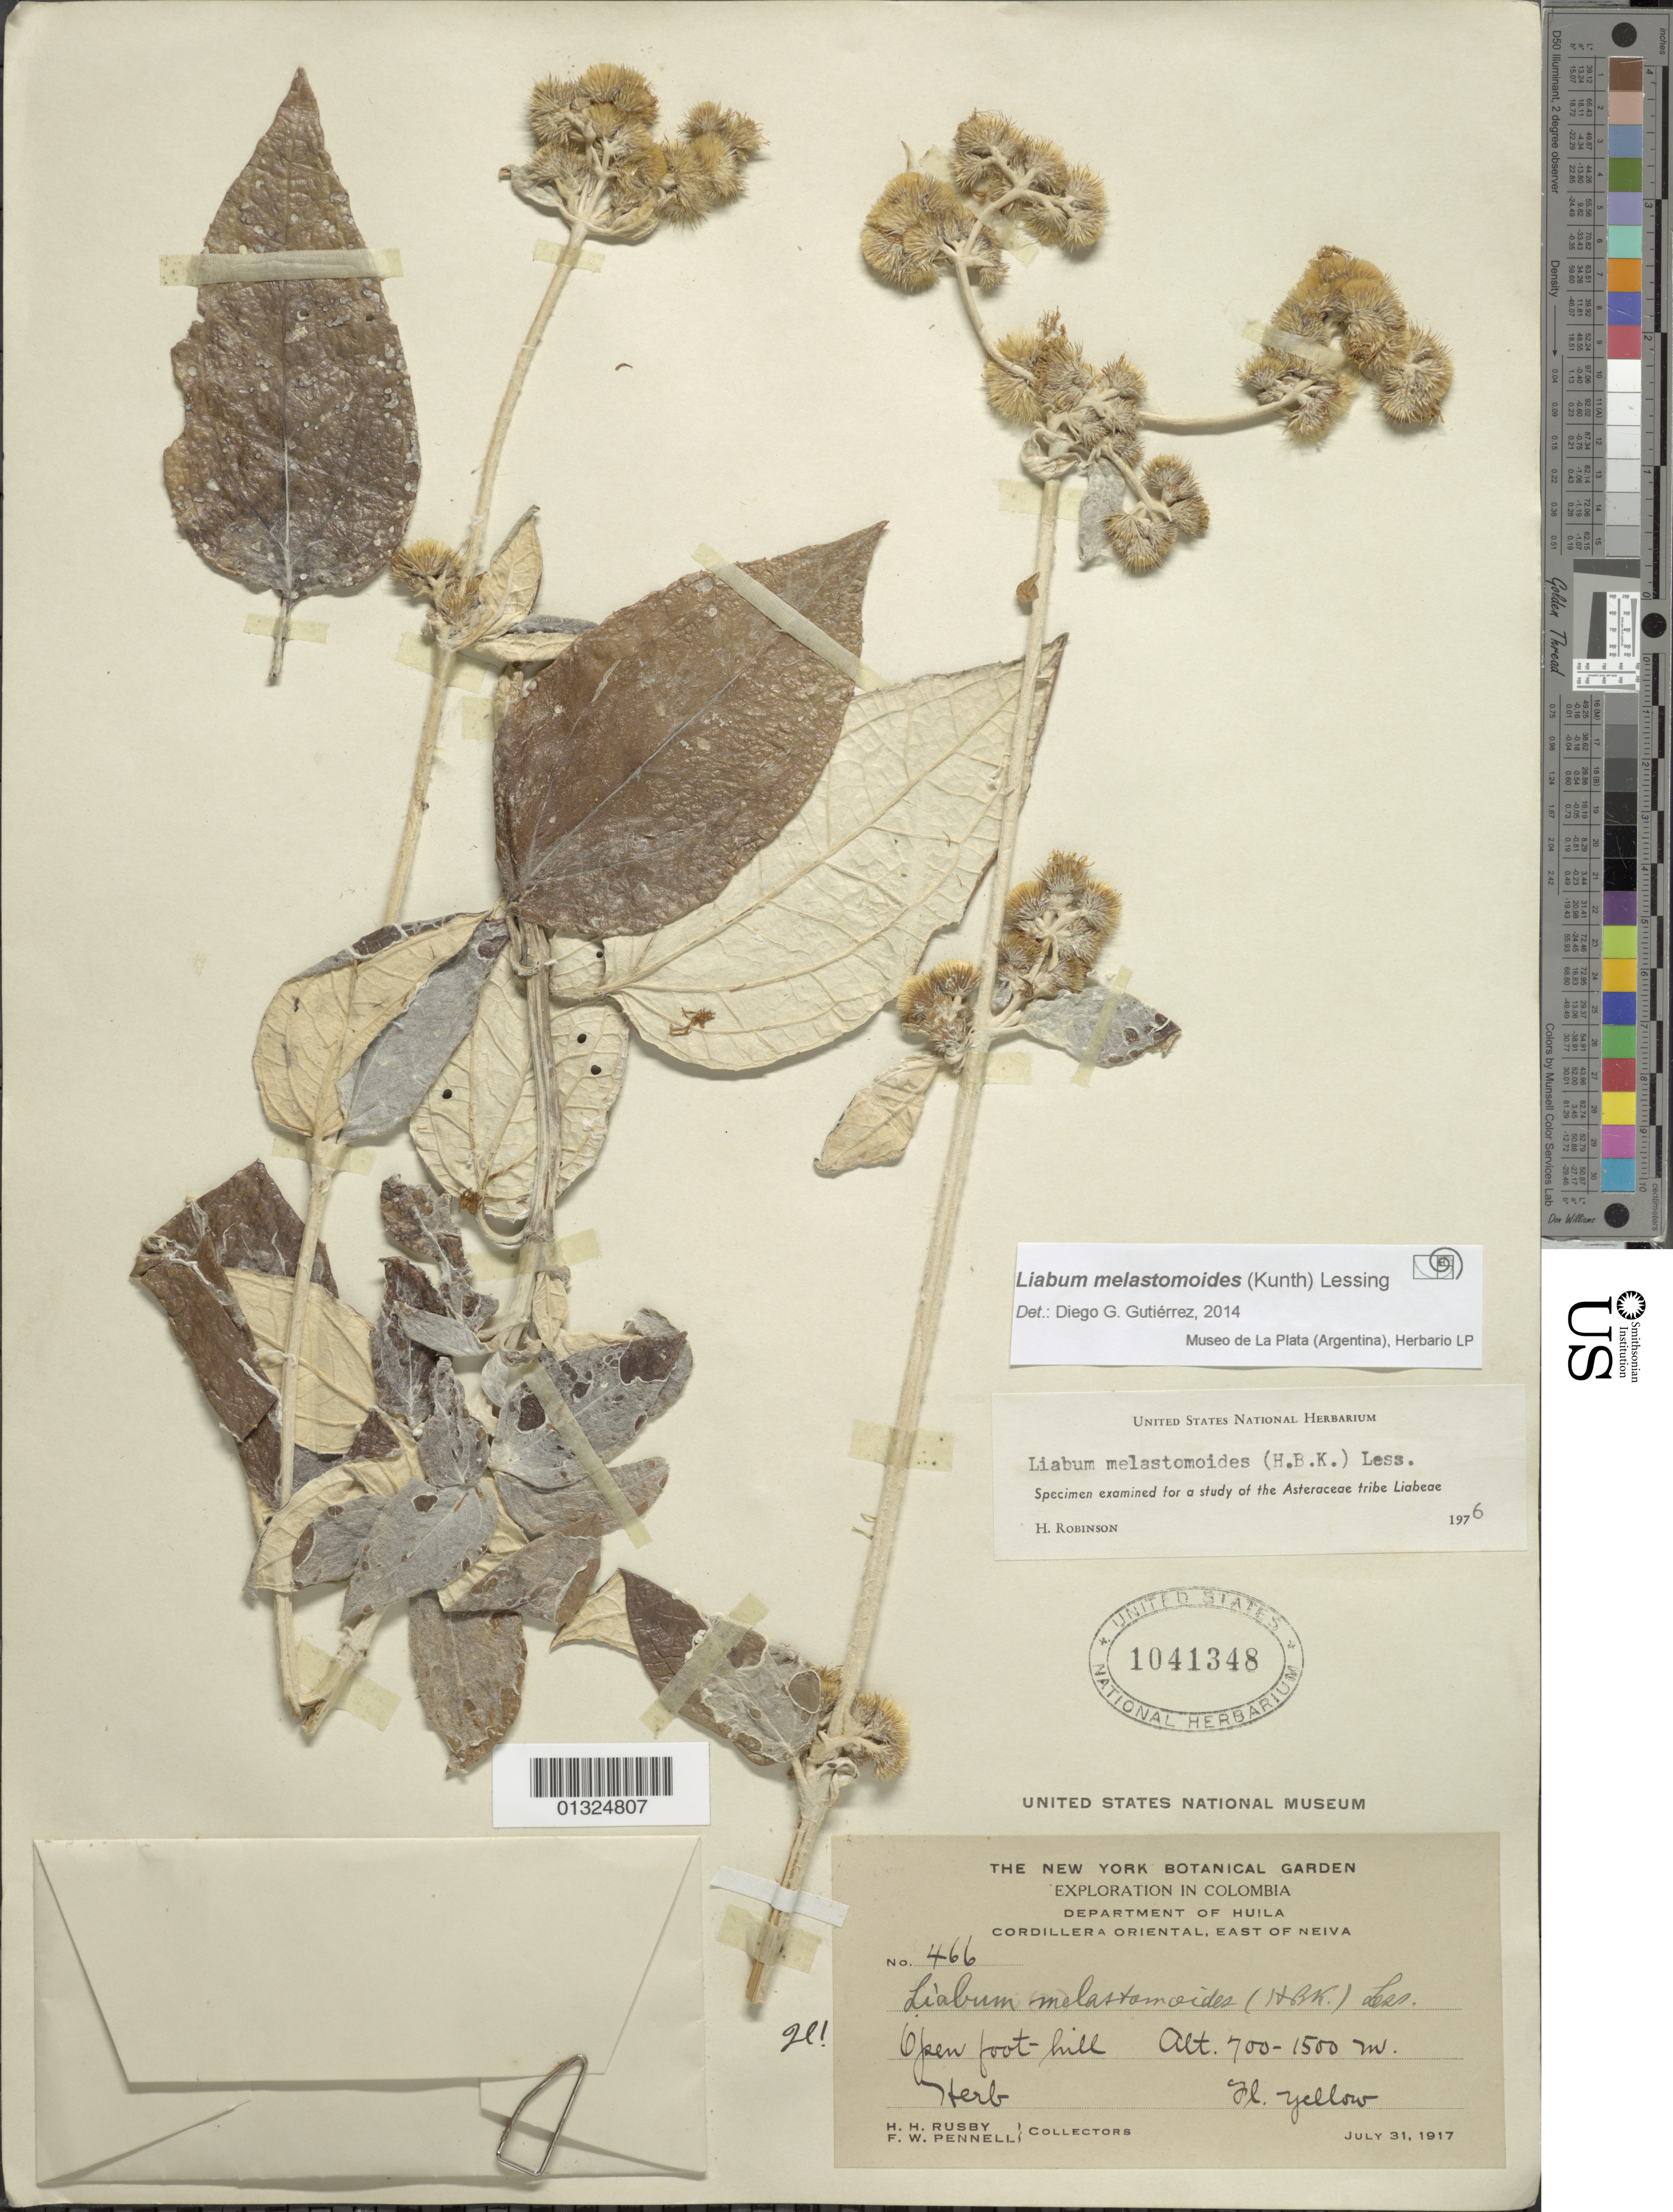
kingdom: Plantae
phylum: Tracheophyta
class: Magnoliopsida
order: Asterales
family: Asteraceae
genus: Liabum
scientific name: Liabum melastomoides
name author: (Kunth) Less.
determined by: Gutierrez, D. G.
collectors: H. H. Rusby & F. W. Pennell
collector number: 466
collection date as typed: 31 Jul 1917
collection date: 1917-07-31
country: Colombia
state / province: Huila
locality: Cordillera Oriental, E of Neiva.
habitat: Open foot-hill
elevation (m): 700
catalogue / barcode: US 1041328